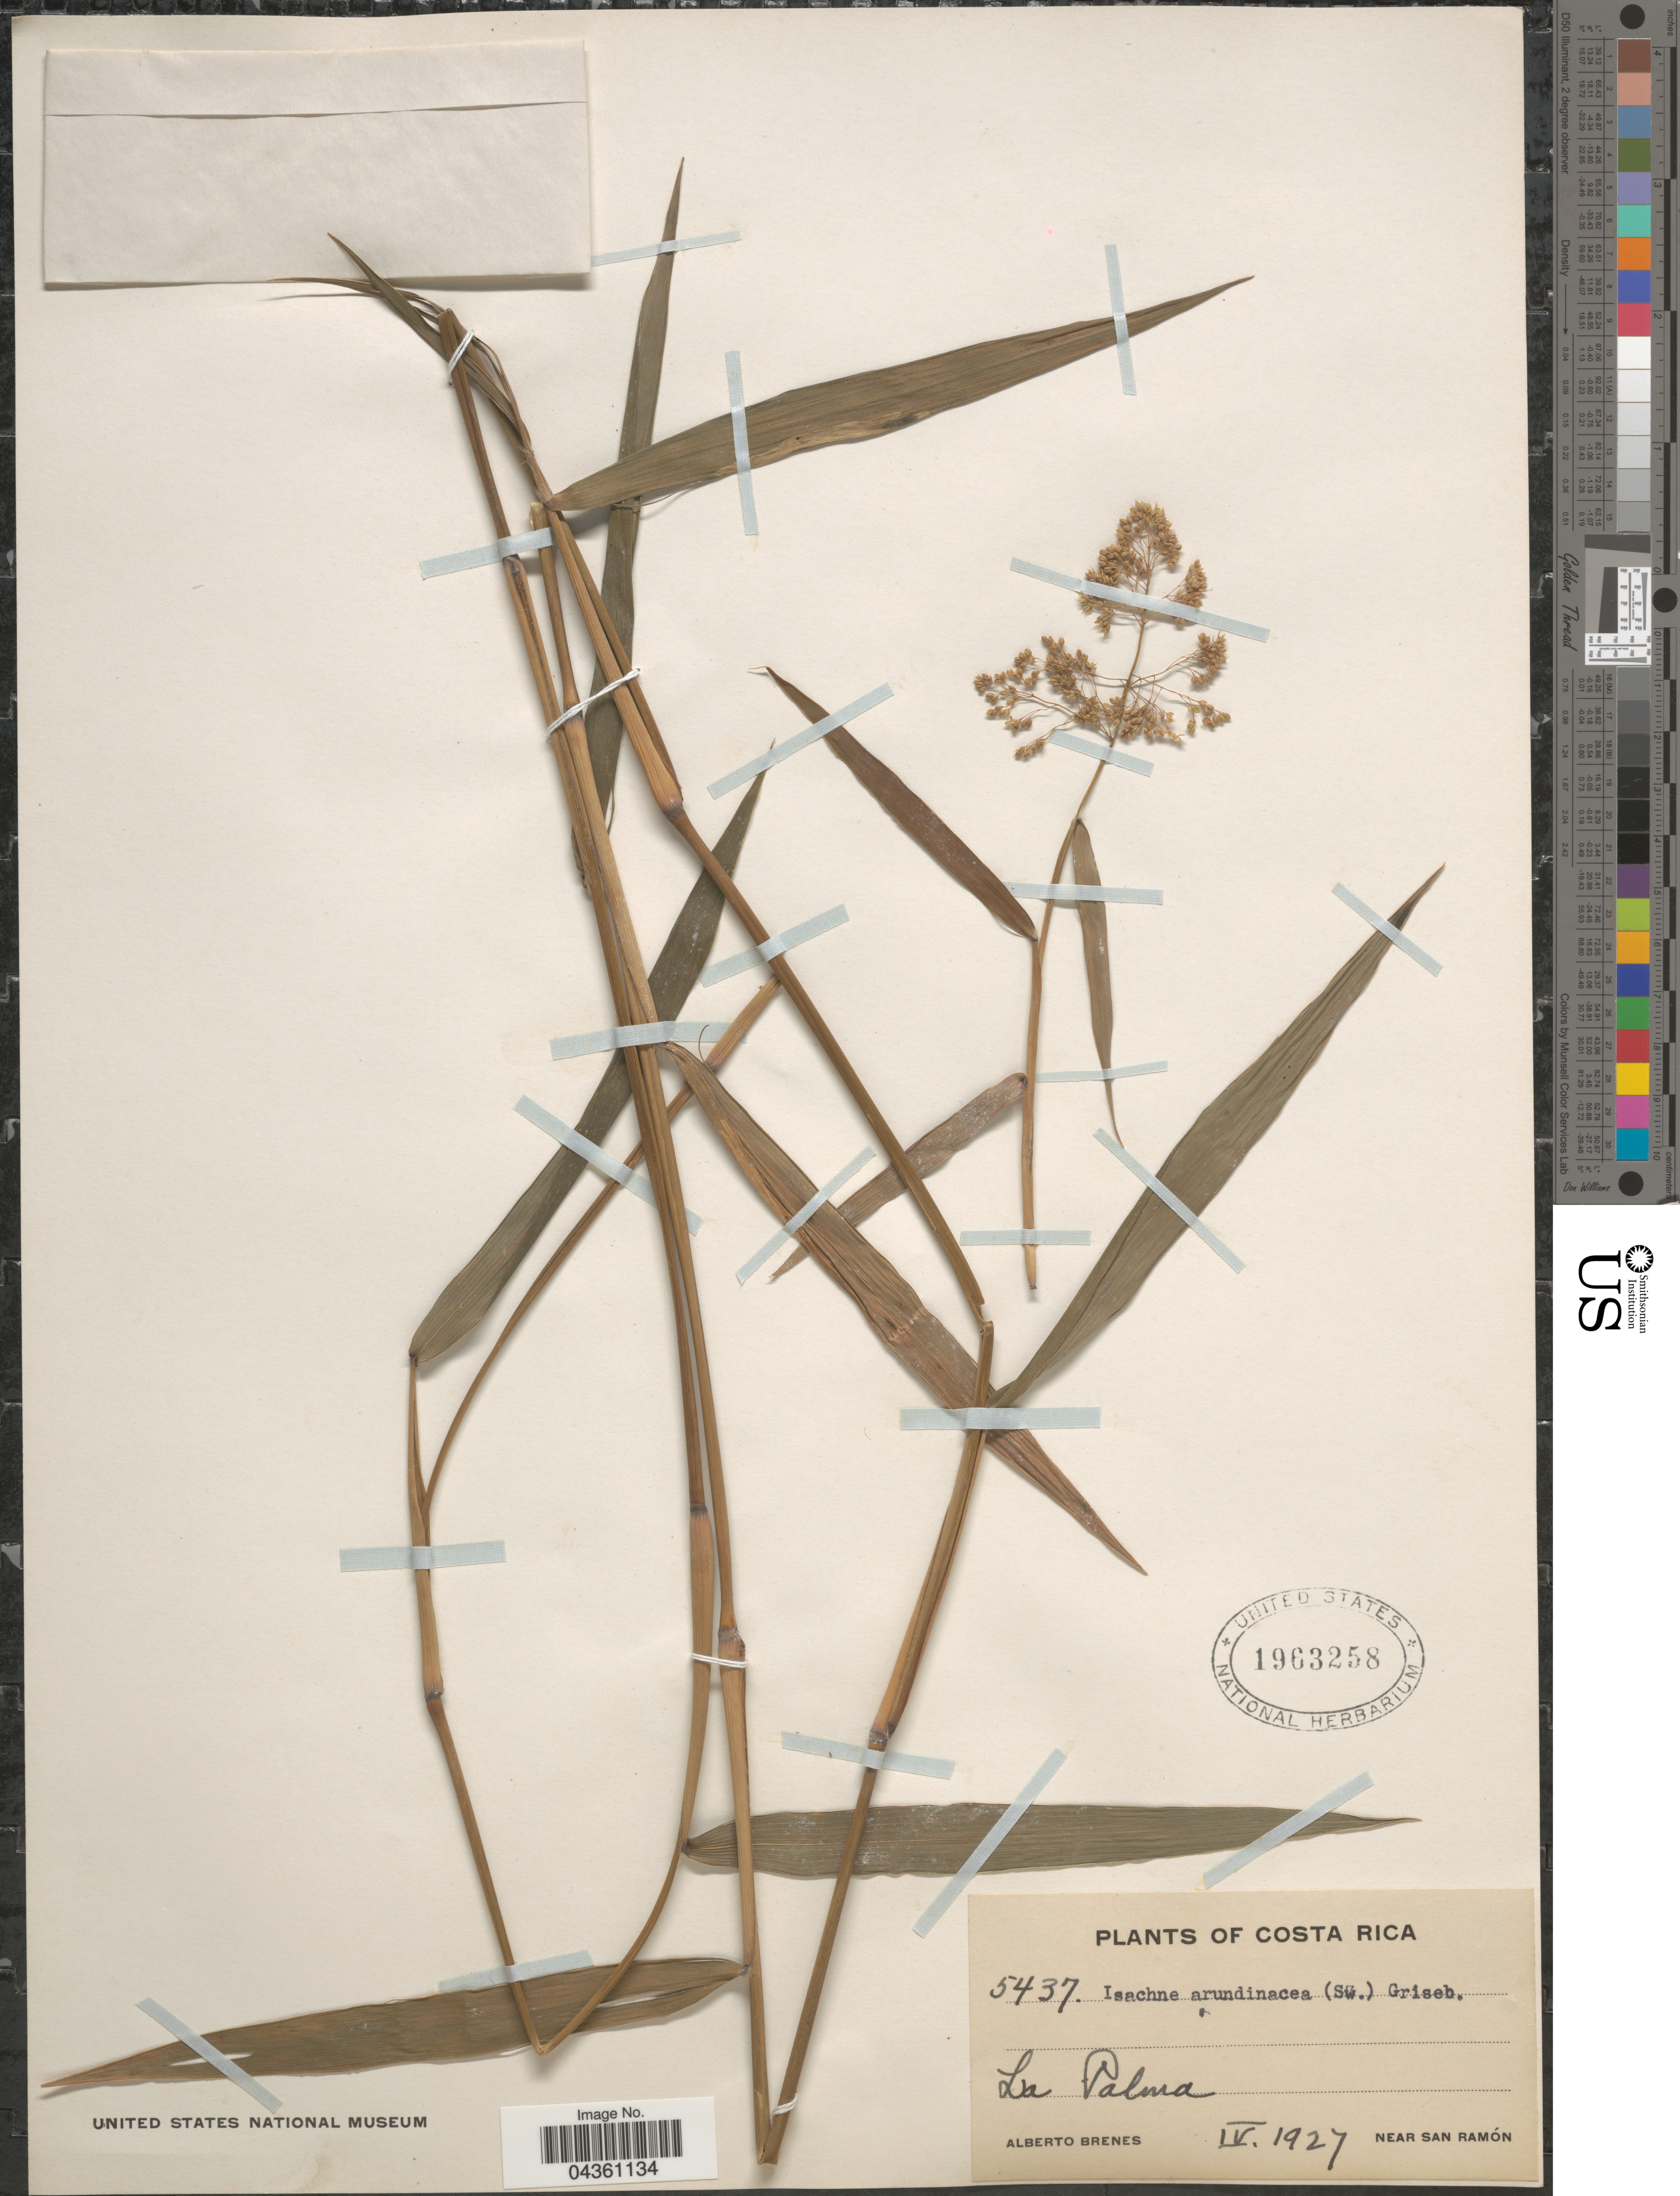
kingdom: Plantae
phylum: Tracheophyta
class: Liliopsida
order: Poales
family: Poaceae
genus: Isachne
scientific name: Isachne arundinacea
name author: (Sw.) Griseb.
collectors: A. Brenes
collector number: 5437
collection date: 1927-04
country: Costa Rica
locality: La Palma. Near San Ramón.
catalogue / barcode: US 1963258